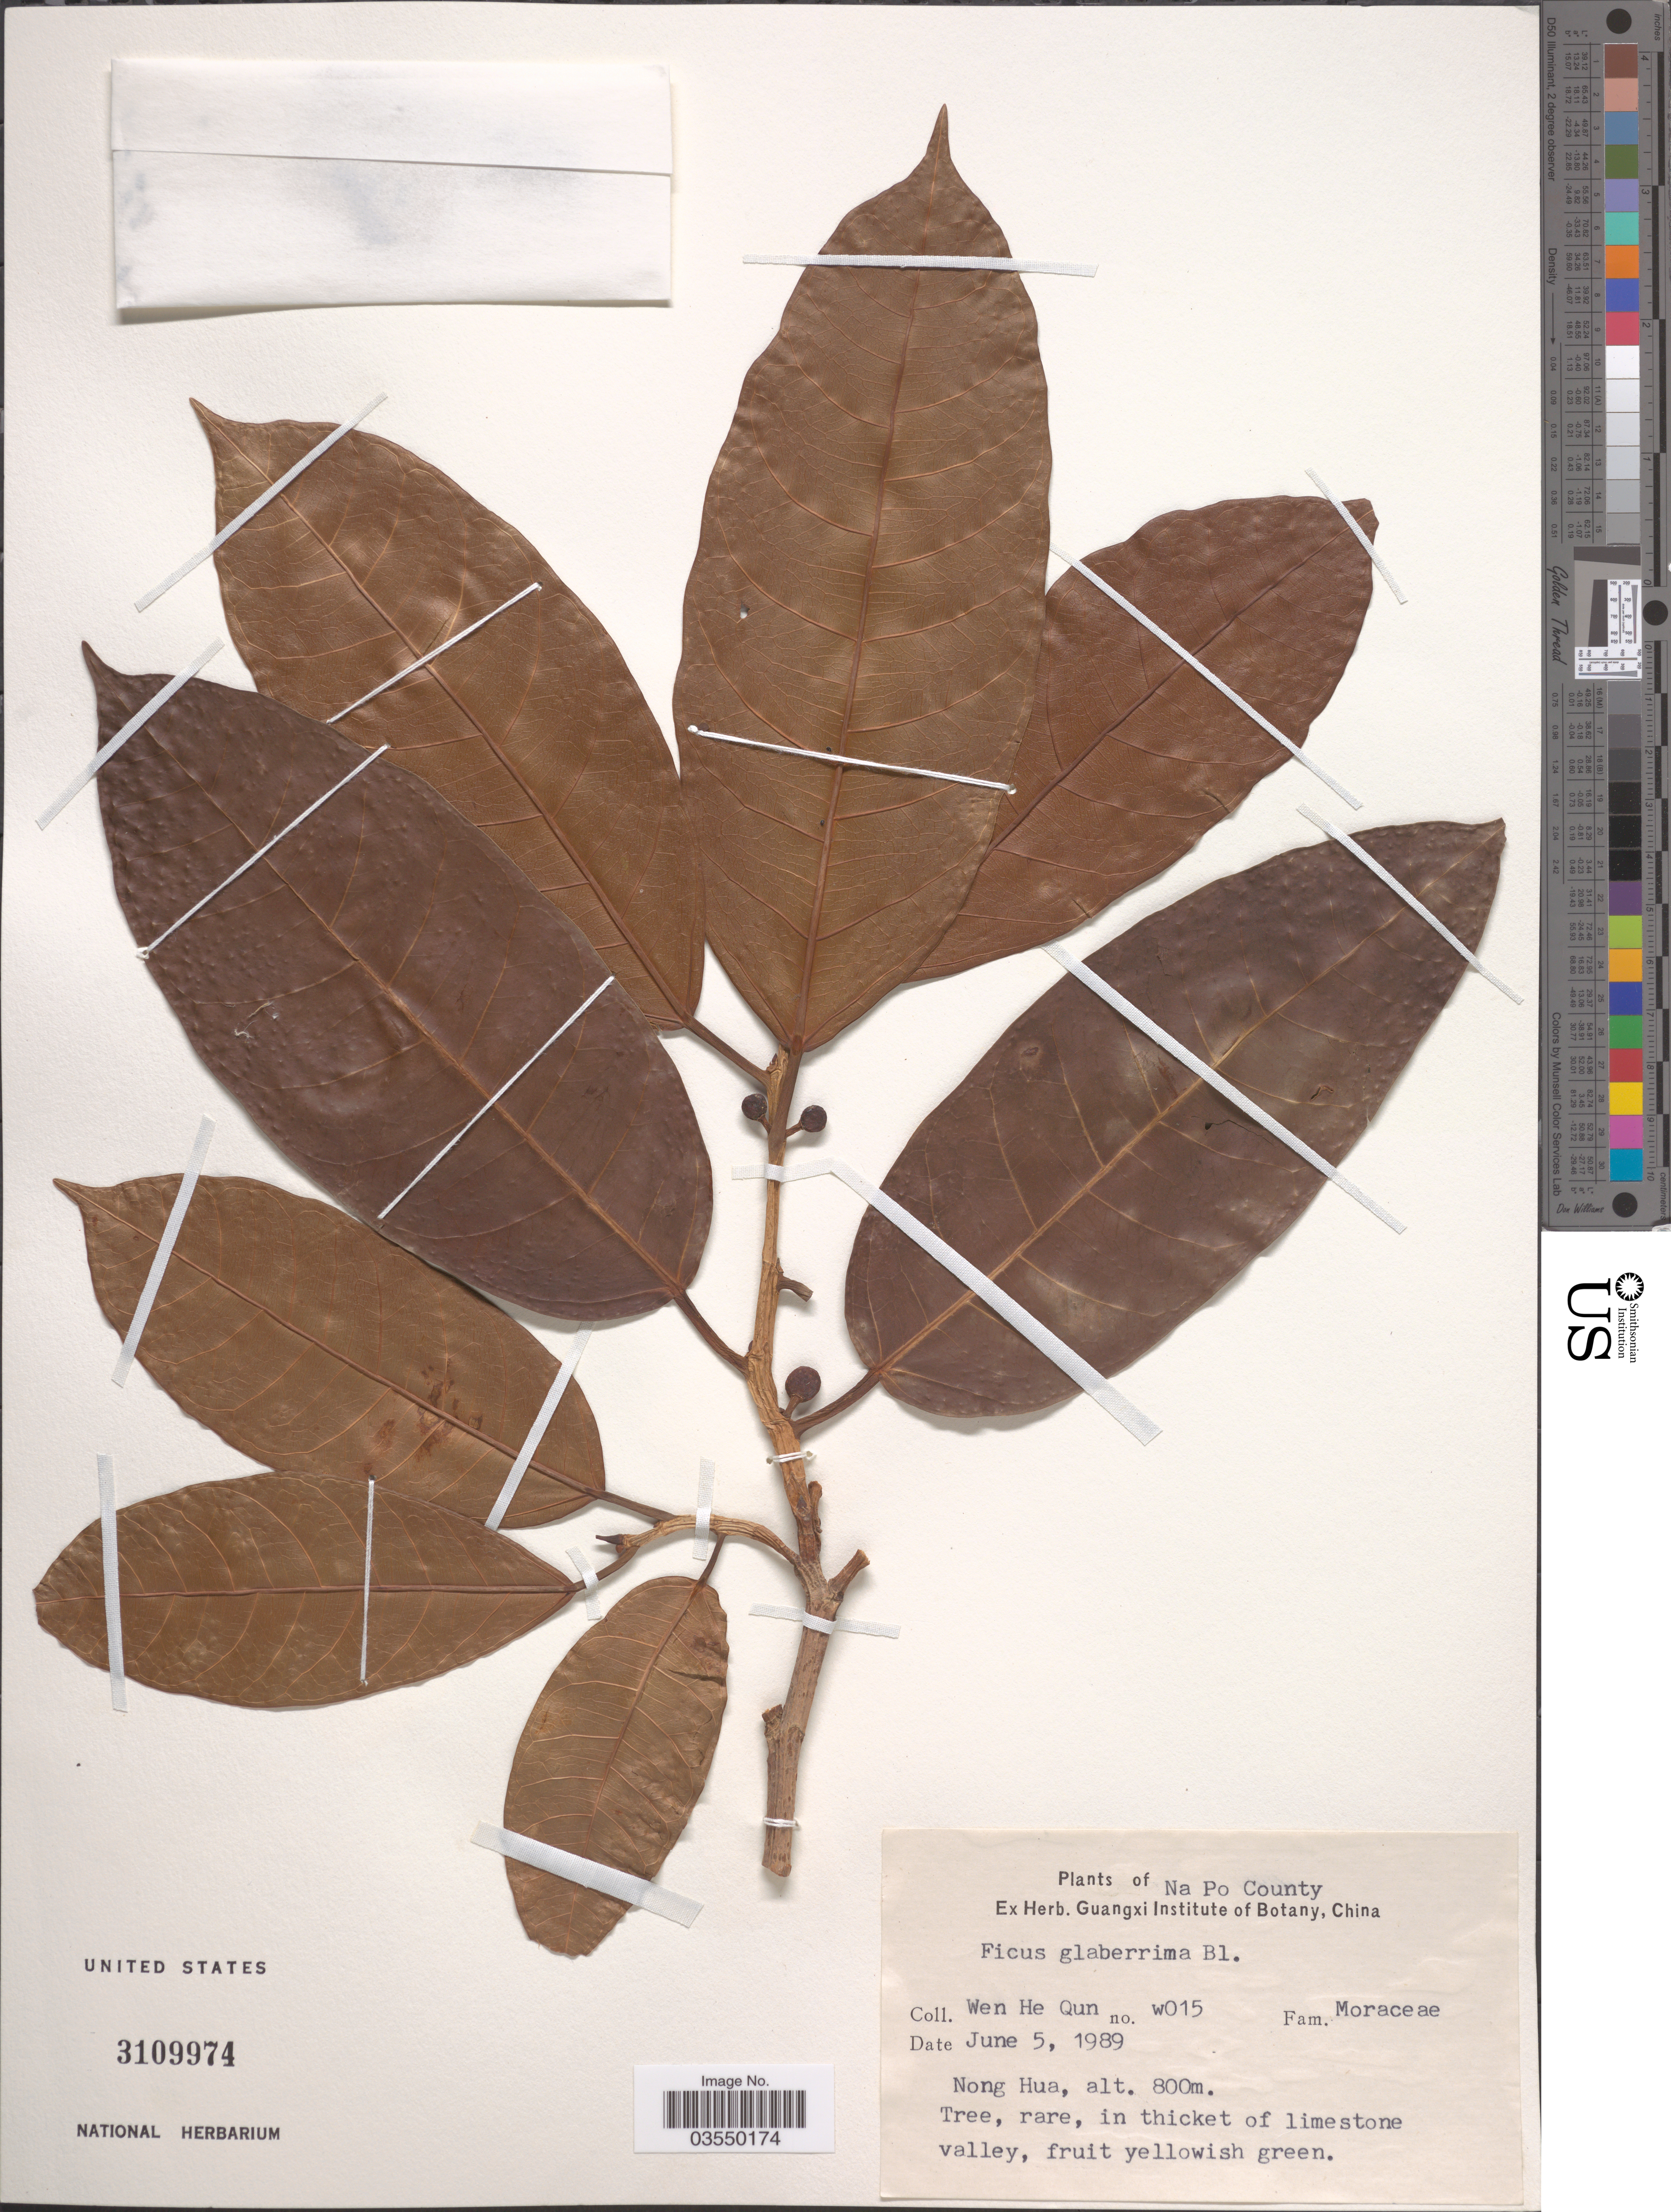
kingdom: Plantae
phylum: Tracheophyta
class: Magnoliopsida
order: Rosales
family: Moraceae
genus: Ficus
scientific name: Ficus glaberrima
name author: Heyne ex Roth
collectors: W. Qun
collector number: w015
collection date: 1989-06-05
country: China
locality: Na Po County. Nong Hua.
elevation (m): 800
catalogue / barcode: US 3109974